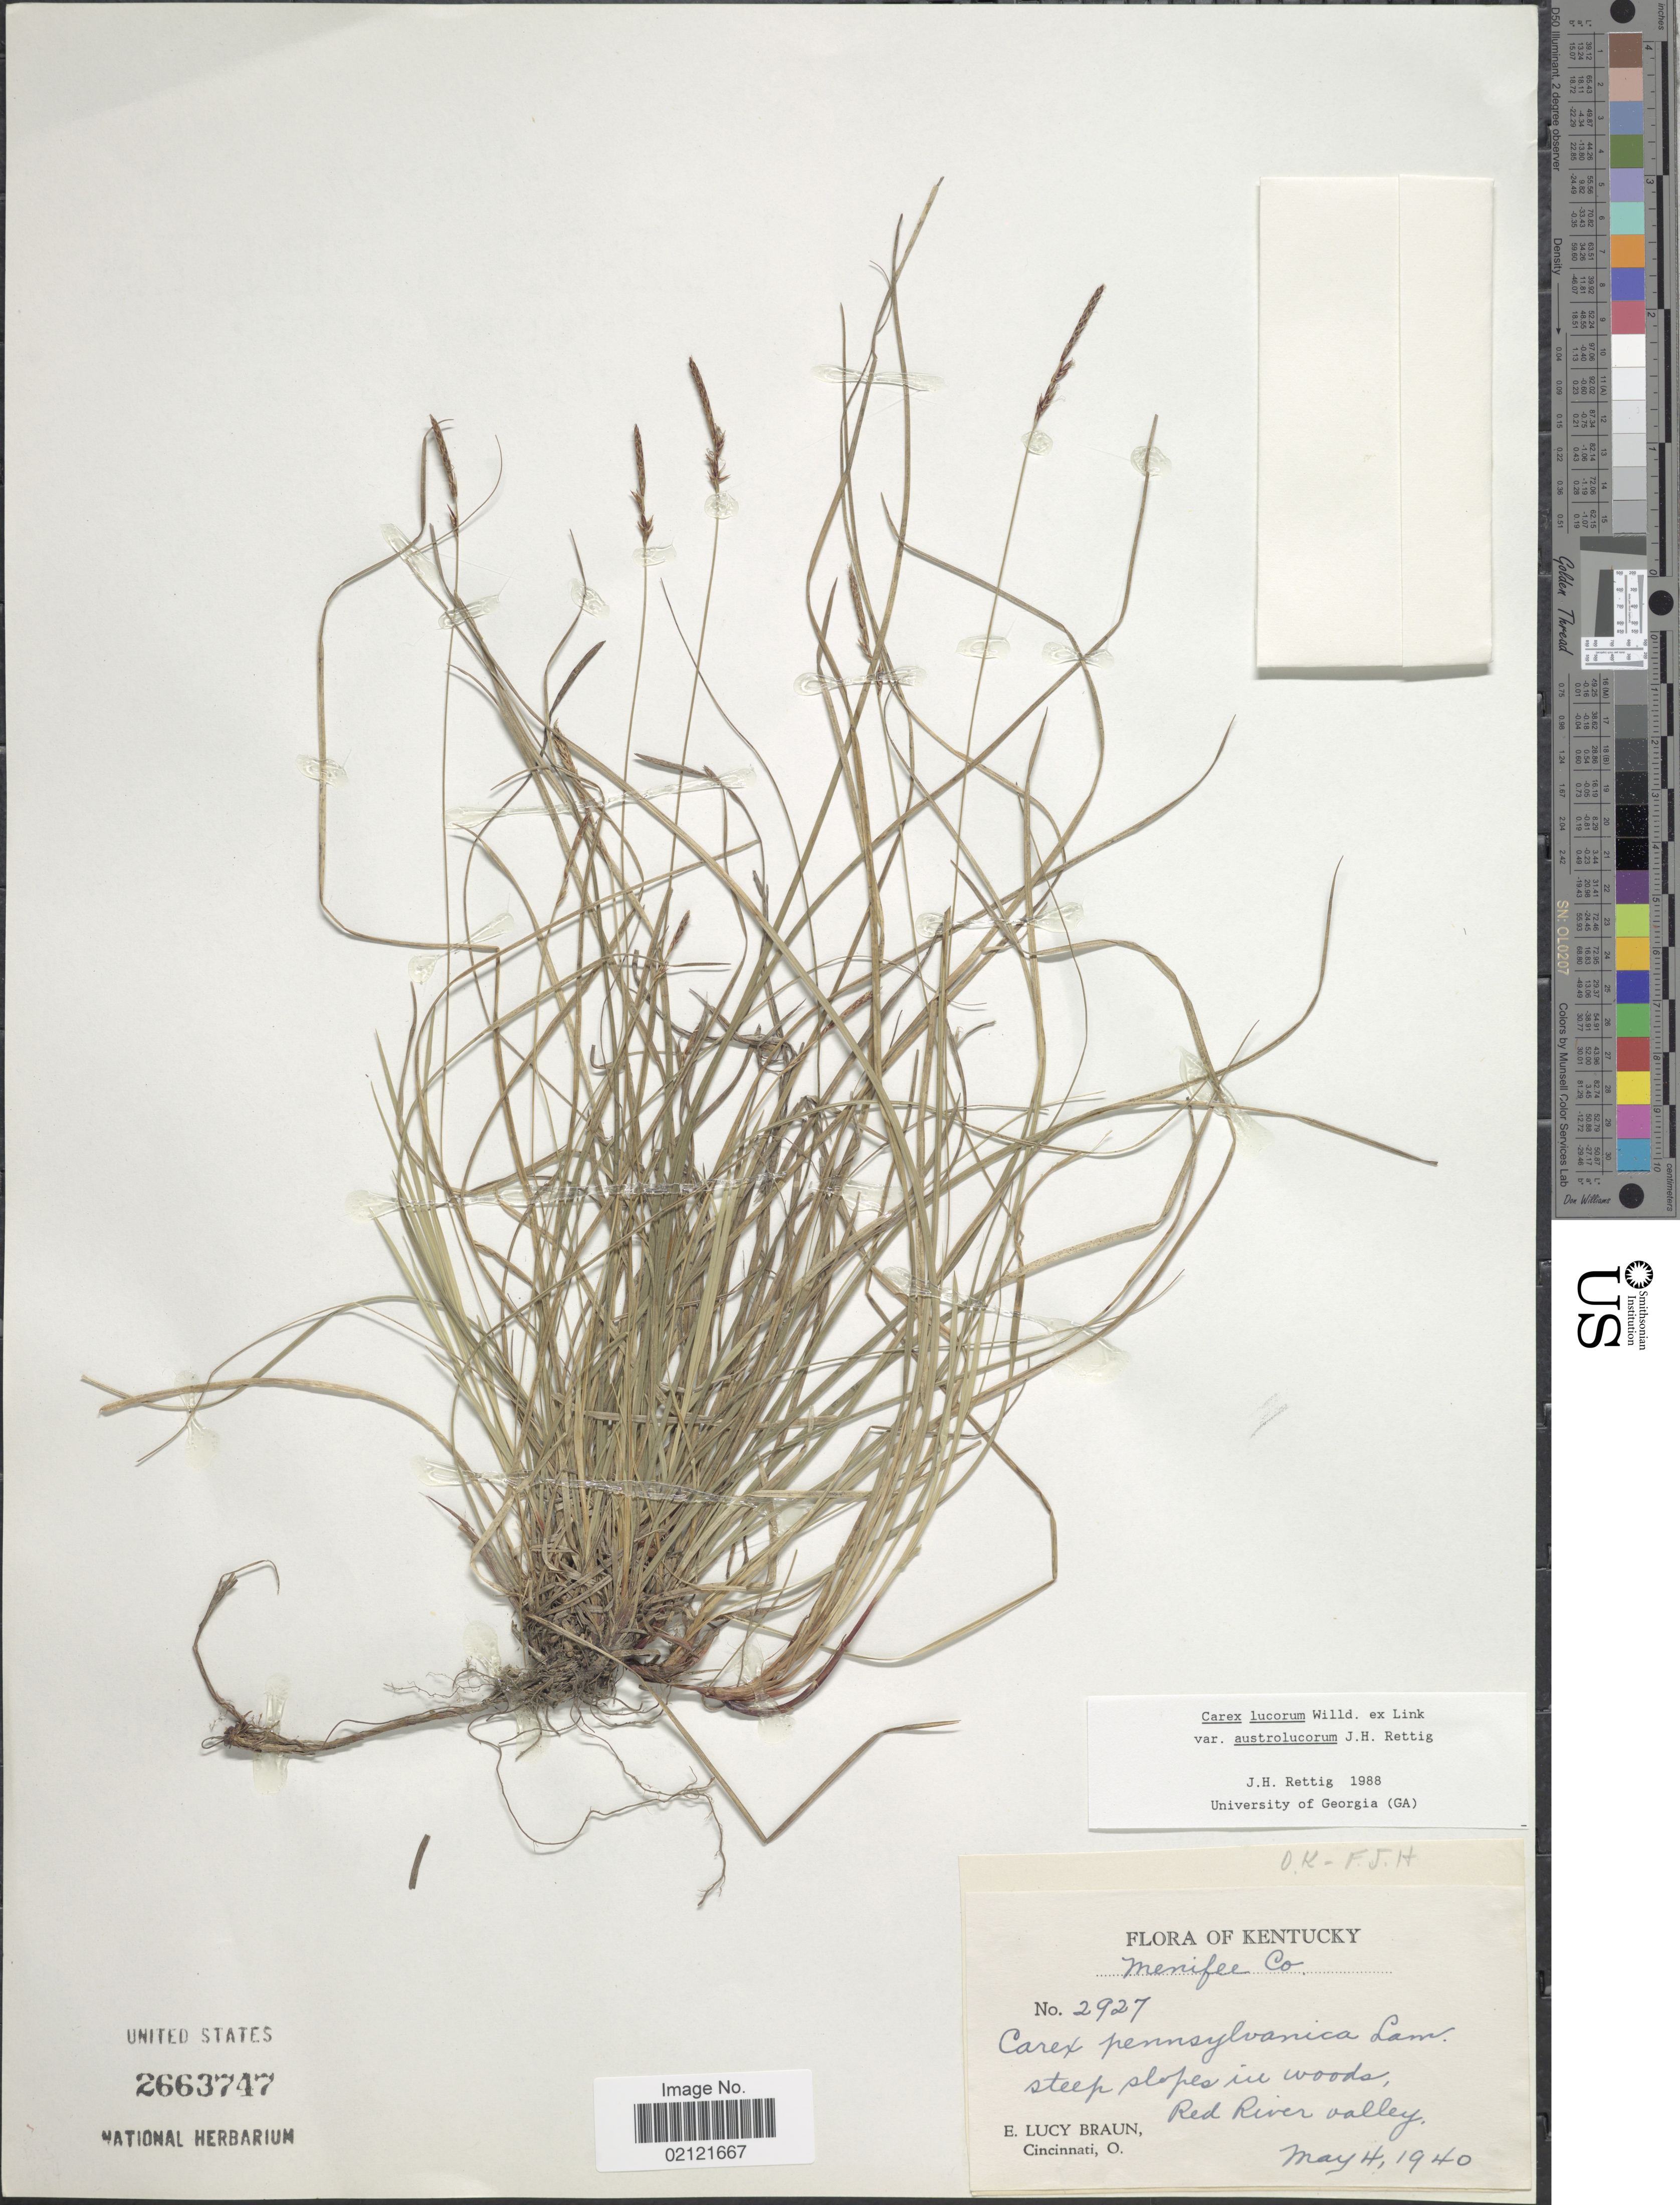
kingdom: Plantae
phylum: Tracheophyta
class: Liliopsida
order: Poales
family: Cyperaceae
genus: Carex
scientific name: Carex austrolucorum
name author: (Rettig) D.B. Poind. & Naczi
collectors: E. L. Braun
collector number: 2927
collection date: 1940-05-04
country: United States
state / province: Kentucky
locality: Red River Valley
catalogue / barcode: US 2663747